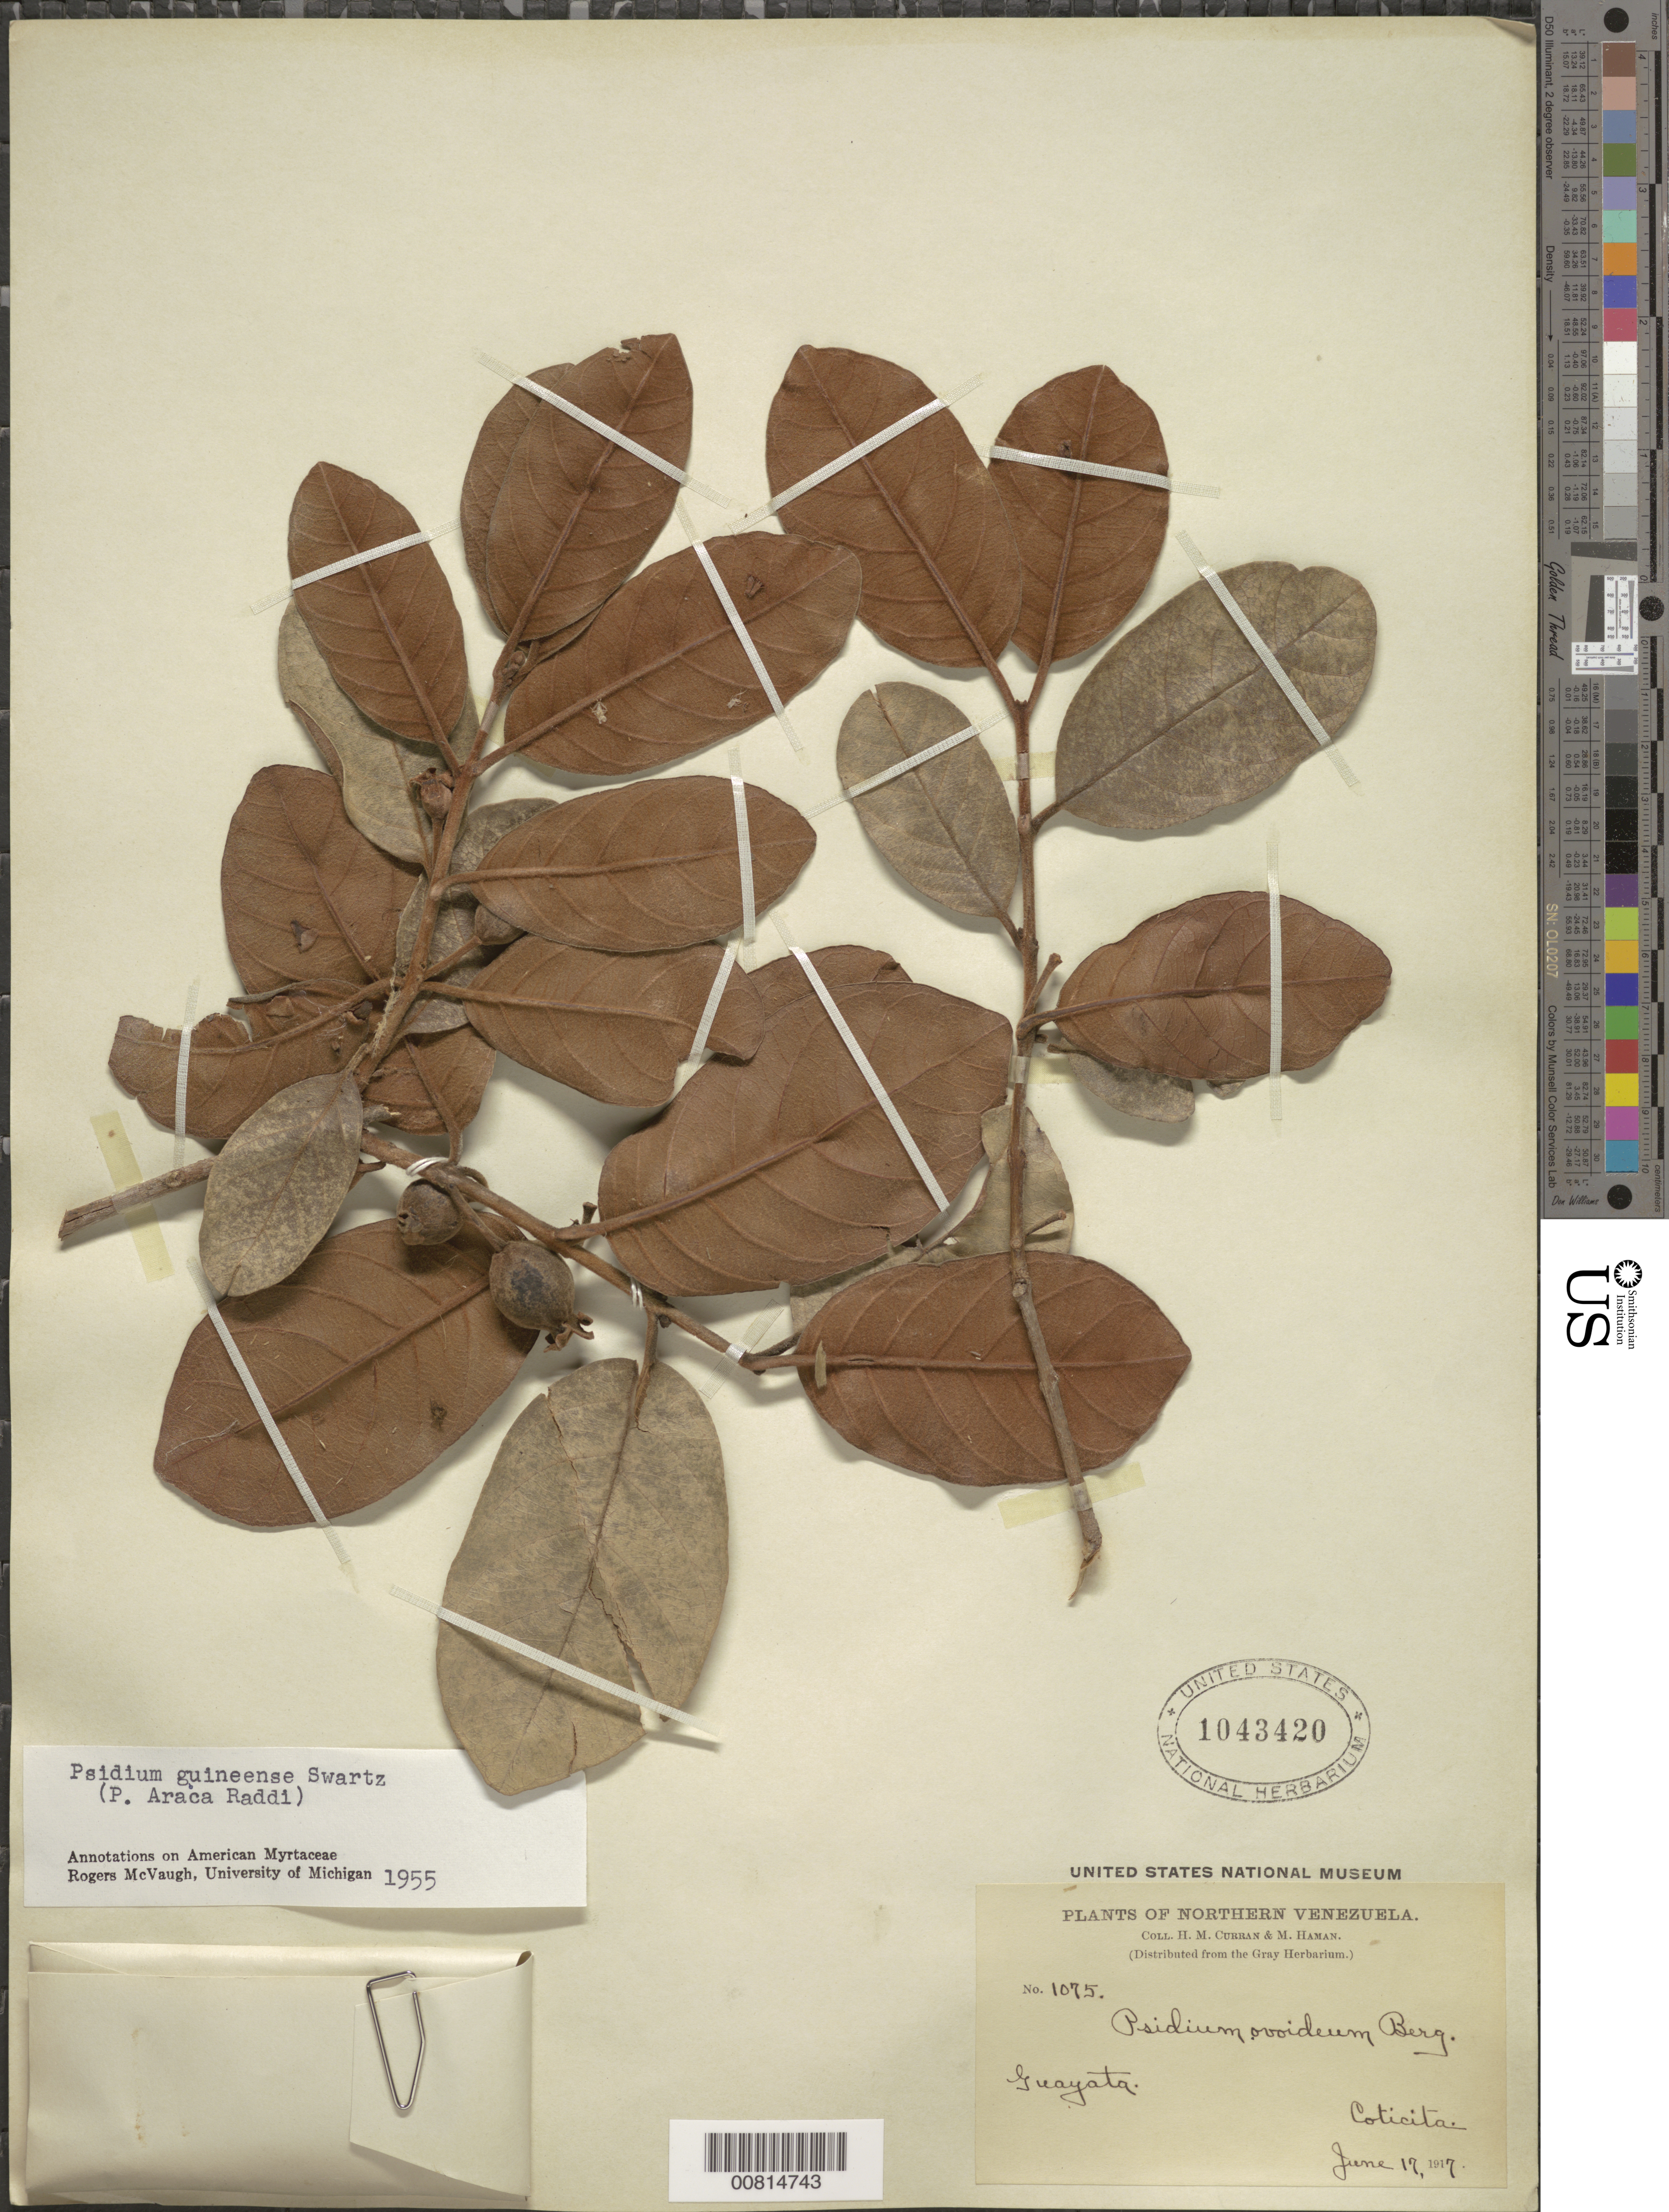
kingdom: Plantae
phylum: Tracheophyta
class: Magnoliopsida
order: Myrtales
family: Myrtaceae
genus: Psidium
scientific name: Psidium guineense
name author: Sw.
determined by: McVaugh, R.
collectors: H. M. Curran & M. Haman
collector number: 1075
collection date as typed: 17-Jun-17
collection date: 1917-06-17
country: Venezuela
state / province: Distrito Federal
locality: Coticita, Caracas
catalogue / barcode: US 1043420